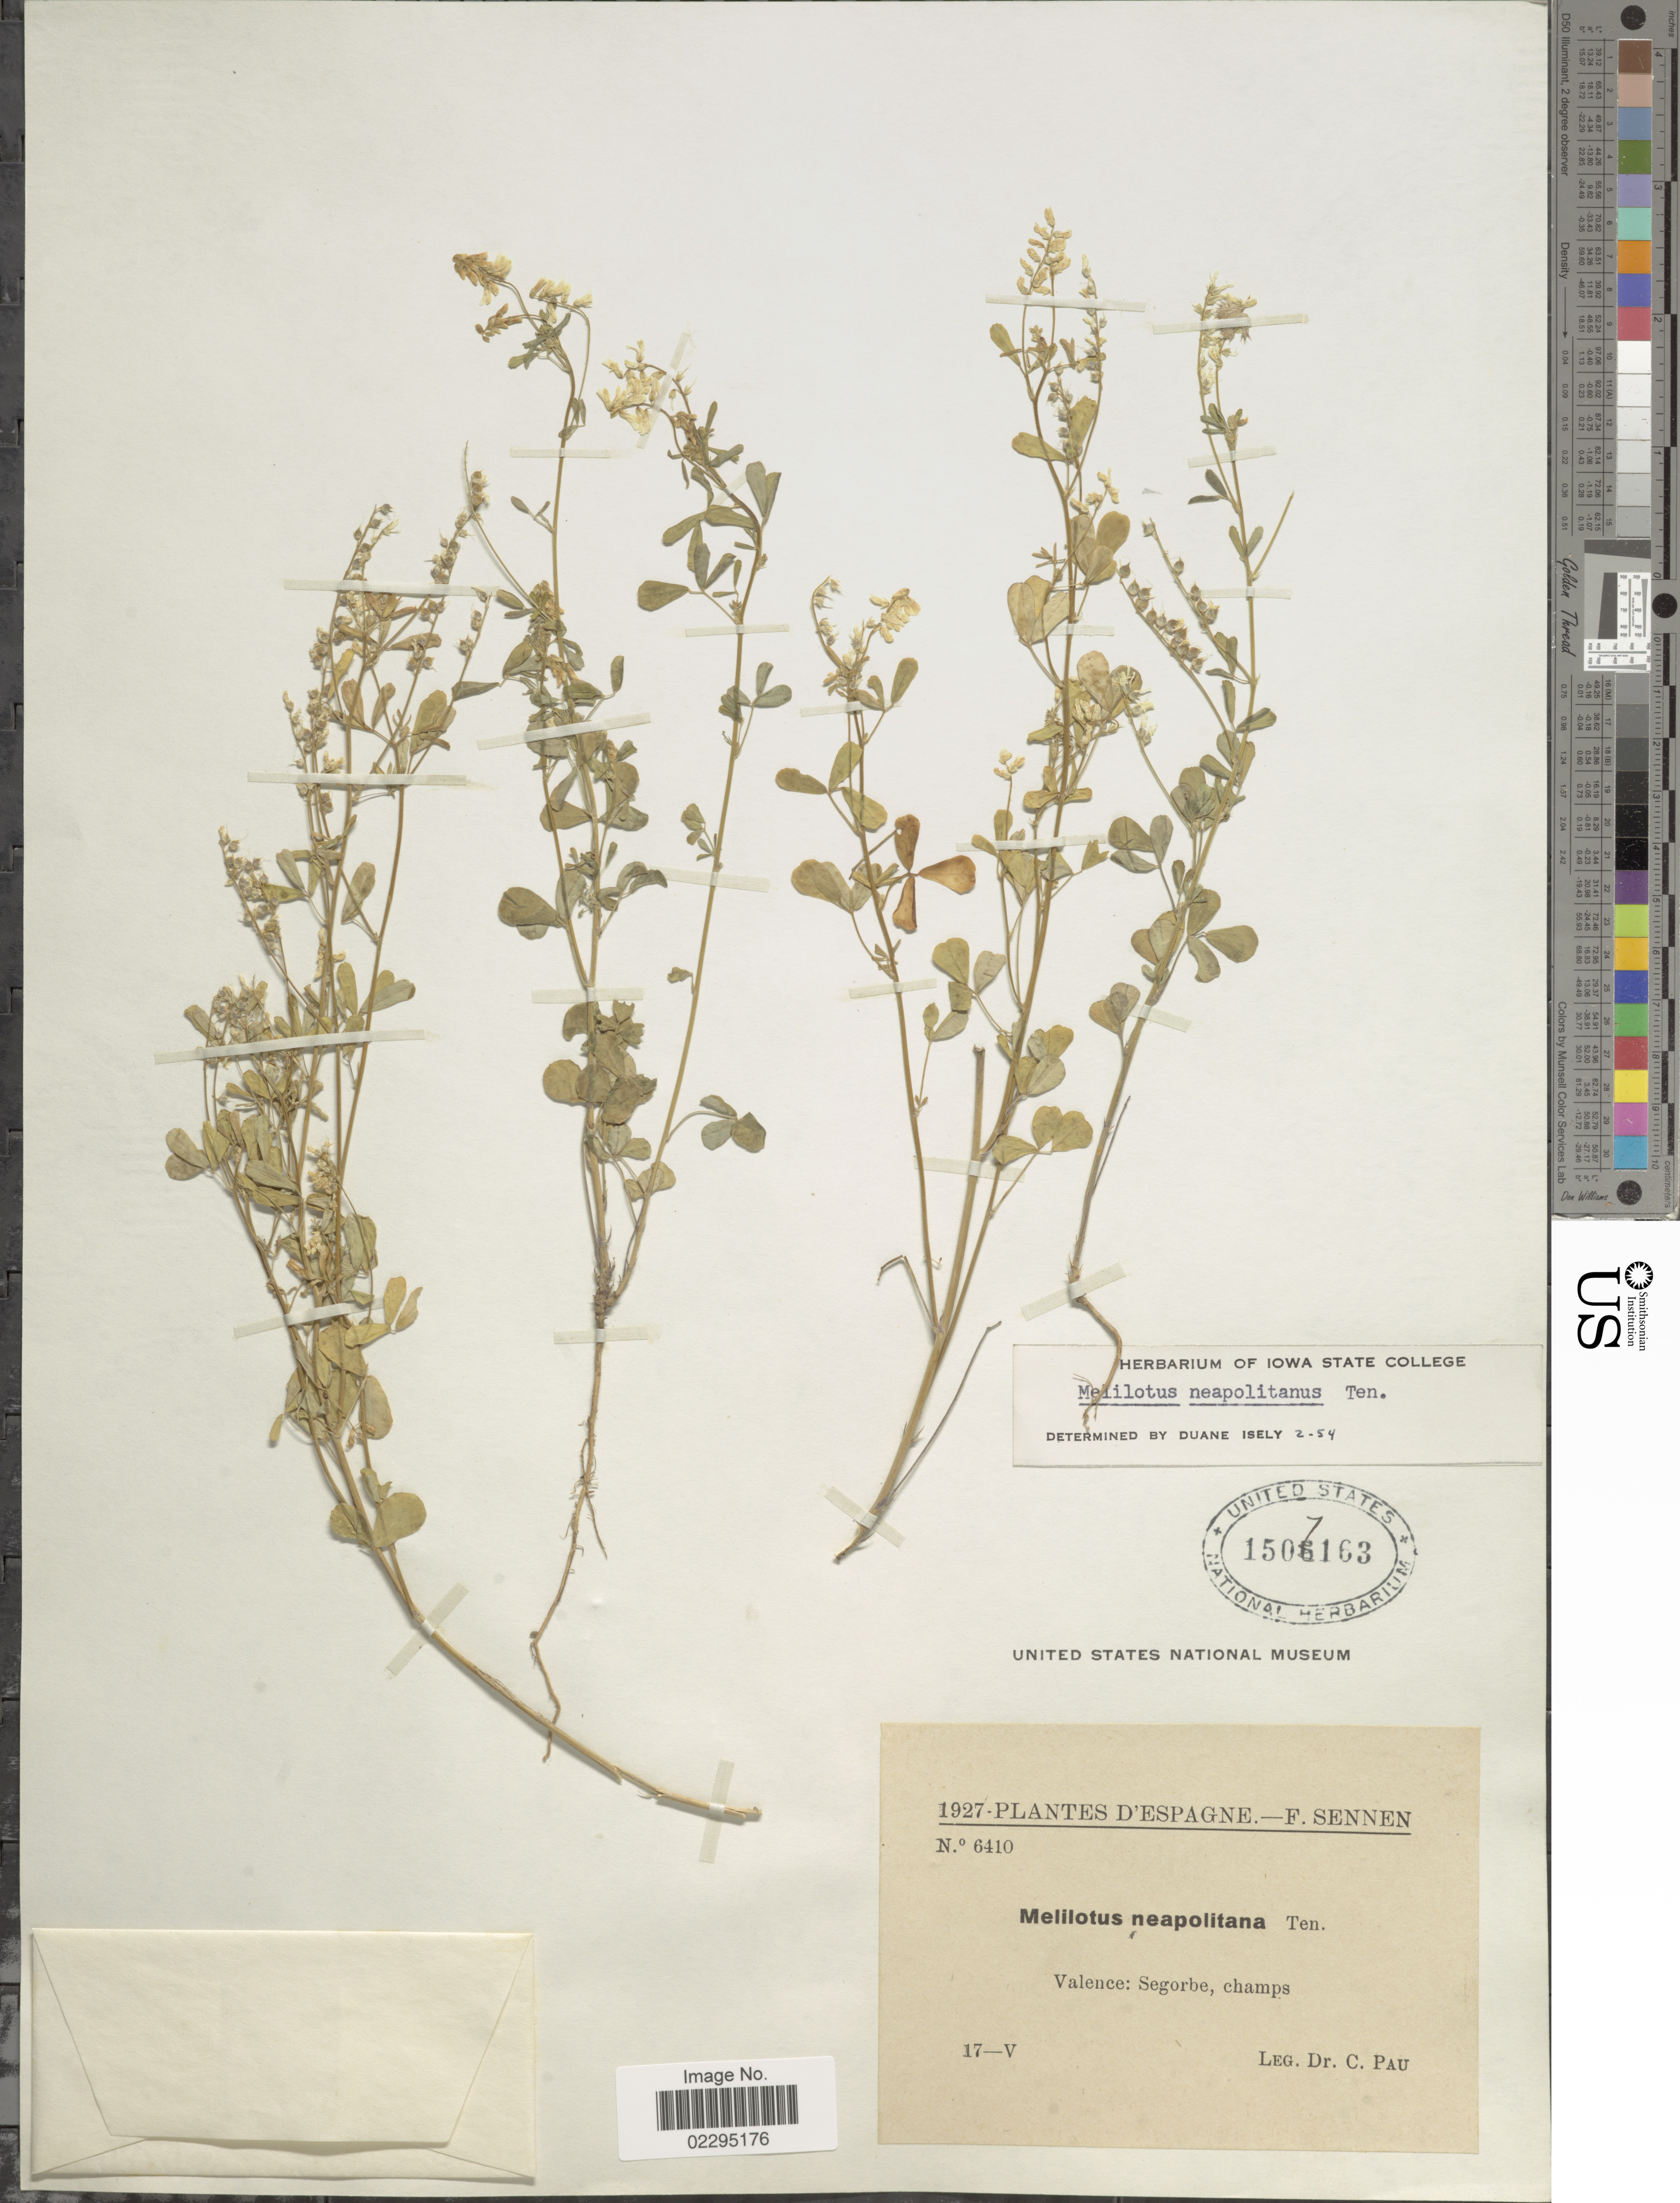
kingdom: Plantae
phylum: Tracheophyta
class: Magnoliopsida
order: Fabales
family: Fabaceae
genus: Melilotus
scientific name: Melilotus neapolitana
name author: Ten.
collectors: C. Pau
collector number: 6410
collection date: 1927-05-17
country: Spain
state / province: Valenciana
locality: Valence: Segorbe, champs, D' Espagne.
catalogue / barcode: US 1507163